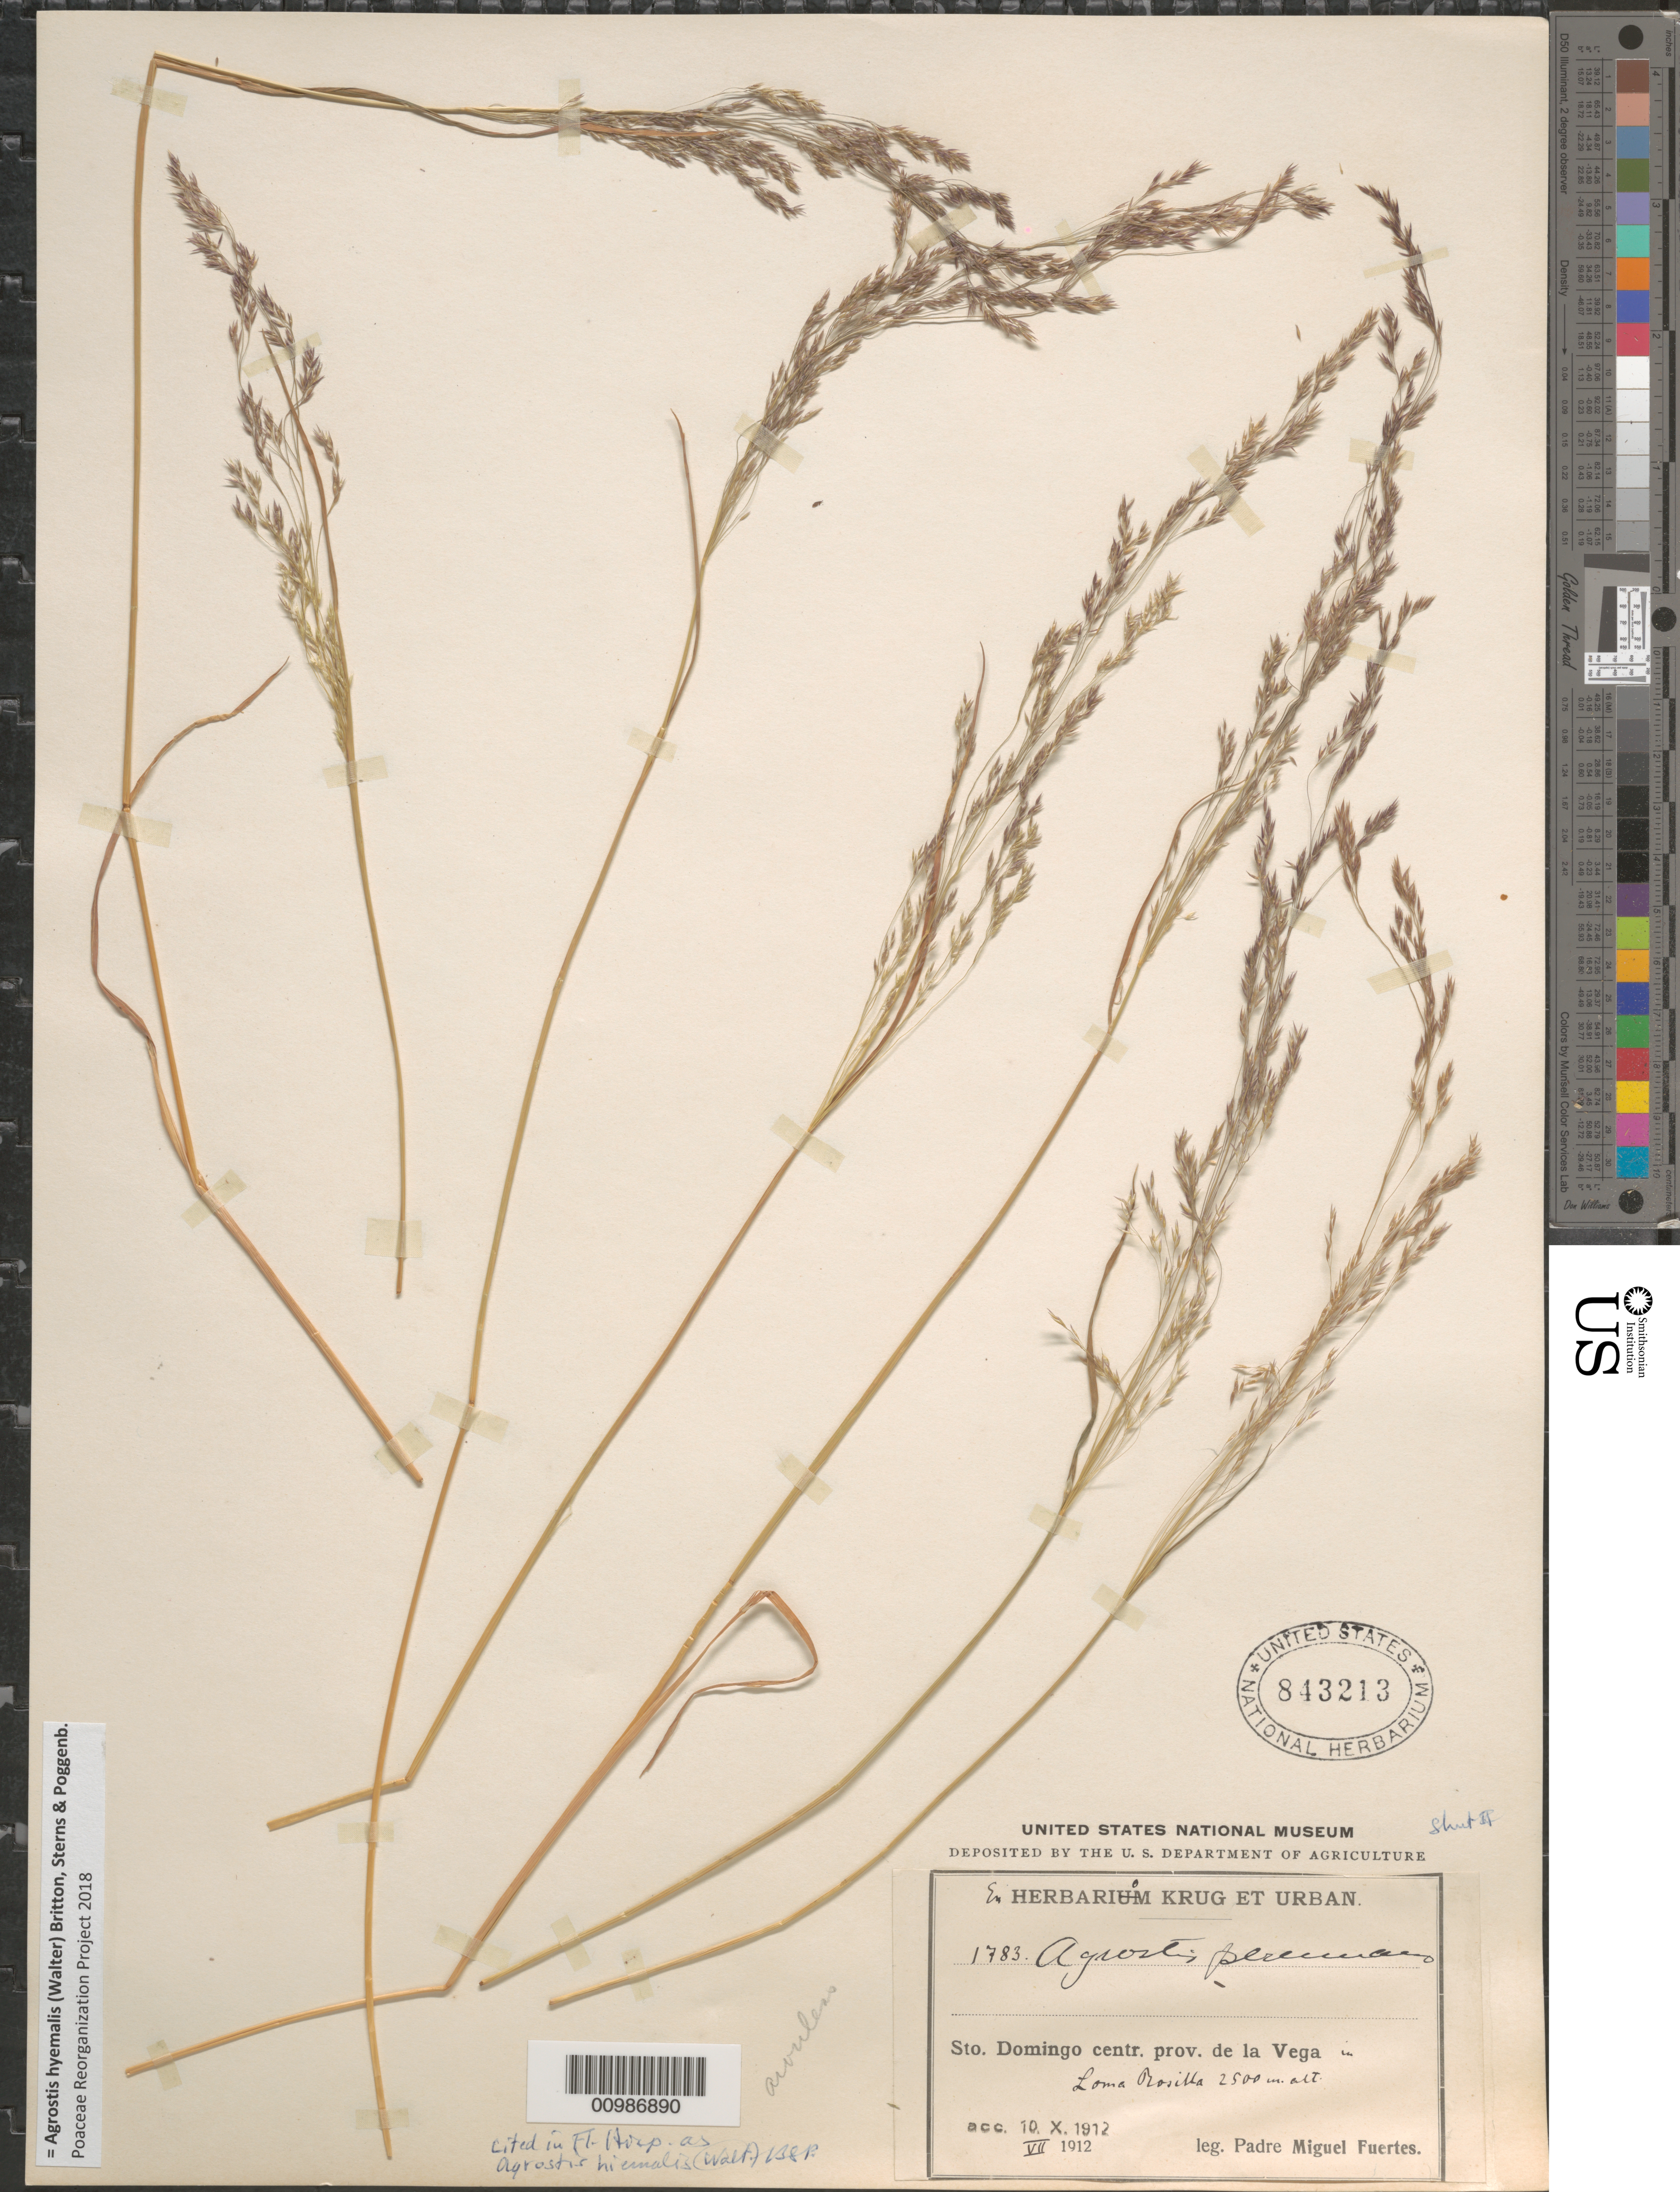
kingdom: Plantae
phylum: Tracheophyta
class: Liliopsida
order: Poales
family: Poaceae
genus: Agrostis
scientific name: Agrostis hyemalis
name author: (Walter) Britton et al.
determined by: Poaceae Reorganization Project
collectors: M. D. Fuertes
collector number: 1783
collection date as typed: Jul 1912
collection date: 1912-07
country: Dominican Republic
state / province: La Vega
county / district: Santo Domingo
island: Hispaniola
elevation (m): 2500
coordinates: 0 N, 0 E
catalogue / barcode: US 843213